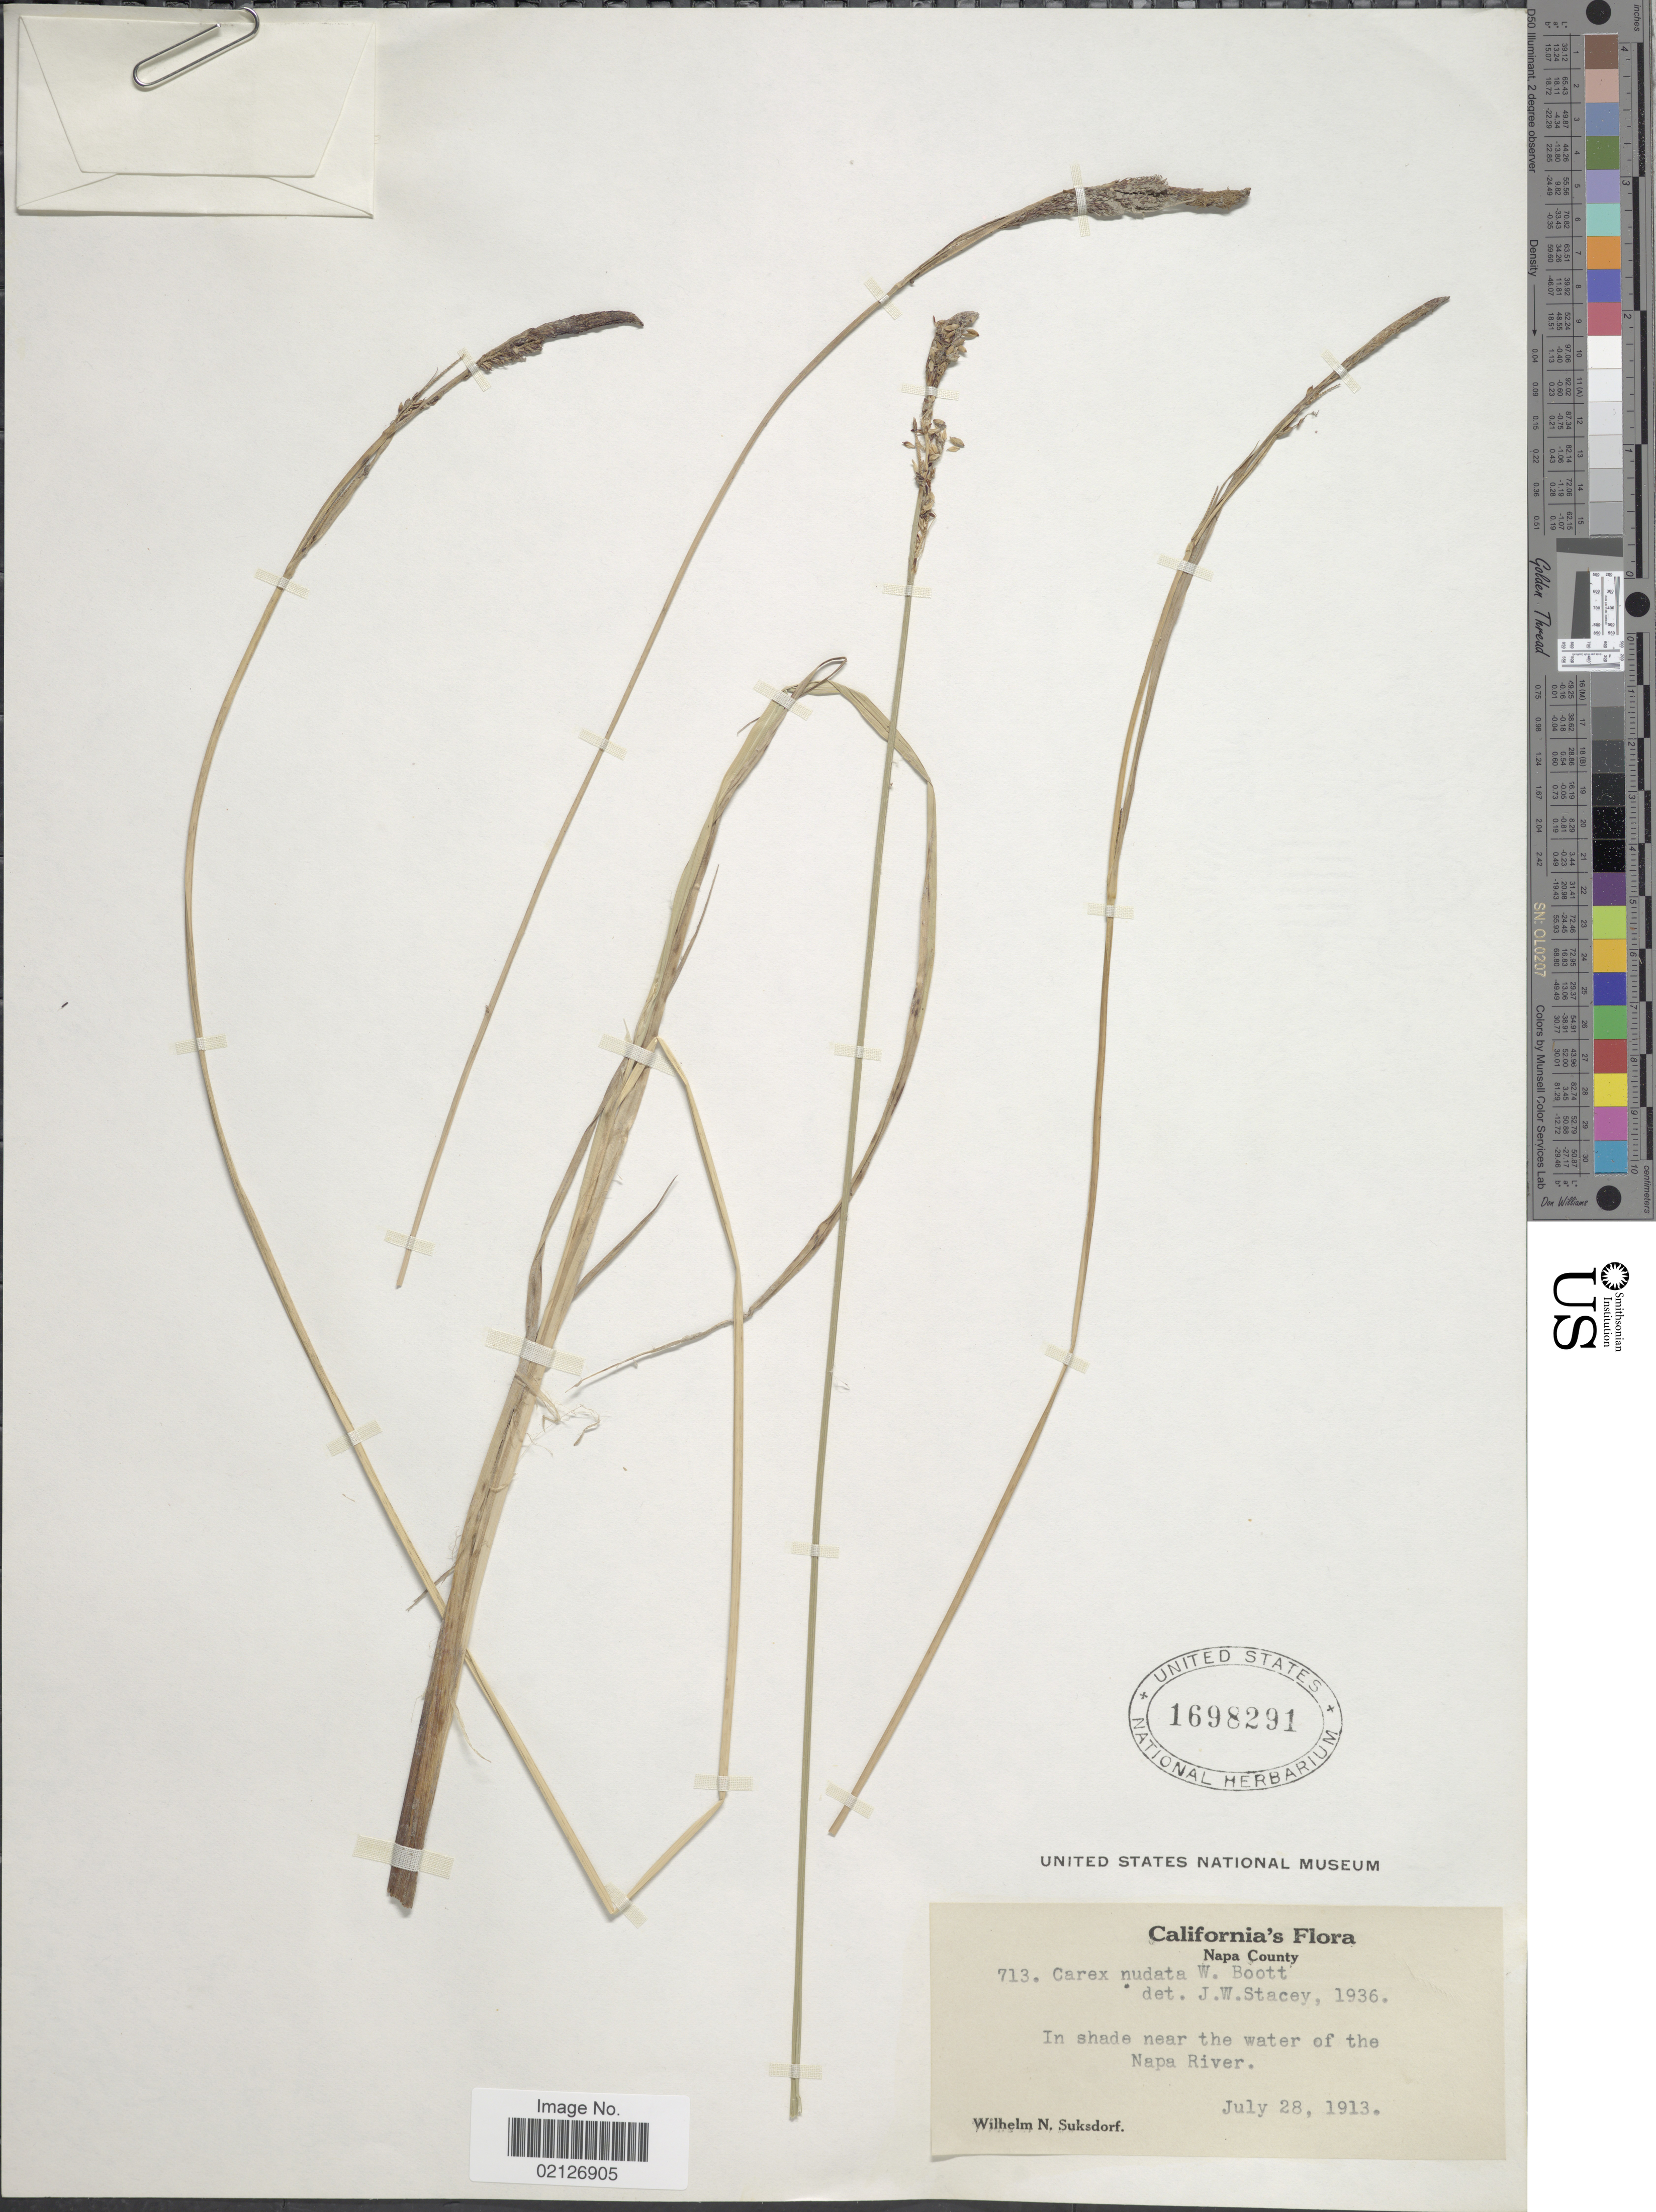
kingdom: Plantae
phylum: Tracheophyta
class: Liliopsida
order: Poales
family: Cyperaceae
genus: Carex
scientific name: Carex nudata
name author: W. Boott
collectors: W. N. Suksdorf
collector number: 713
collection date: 1913-07-28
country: United States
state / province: California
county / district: Napa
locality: Napa County, in shade near the water of the Napa River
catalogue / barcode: US 1698291